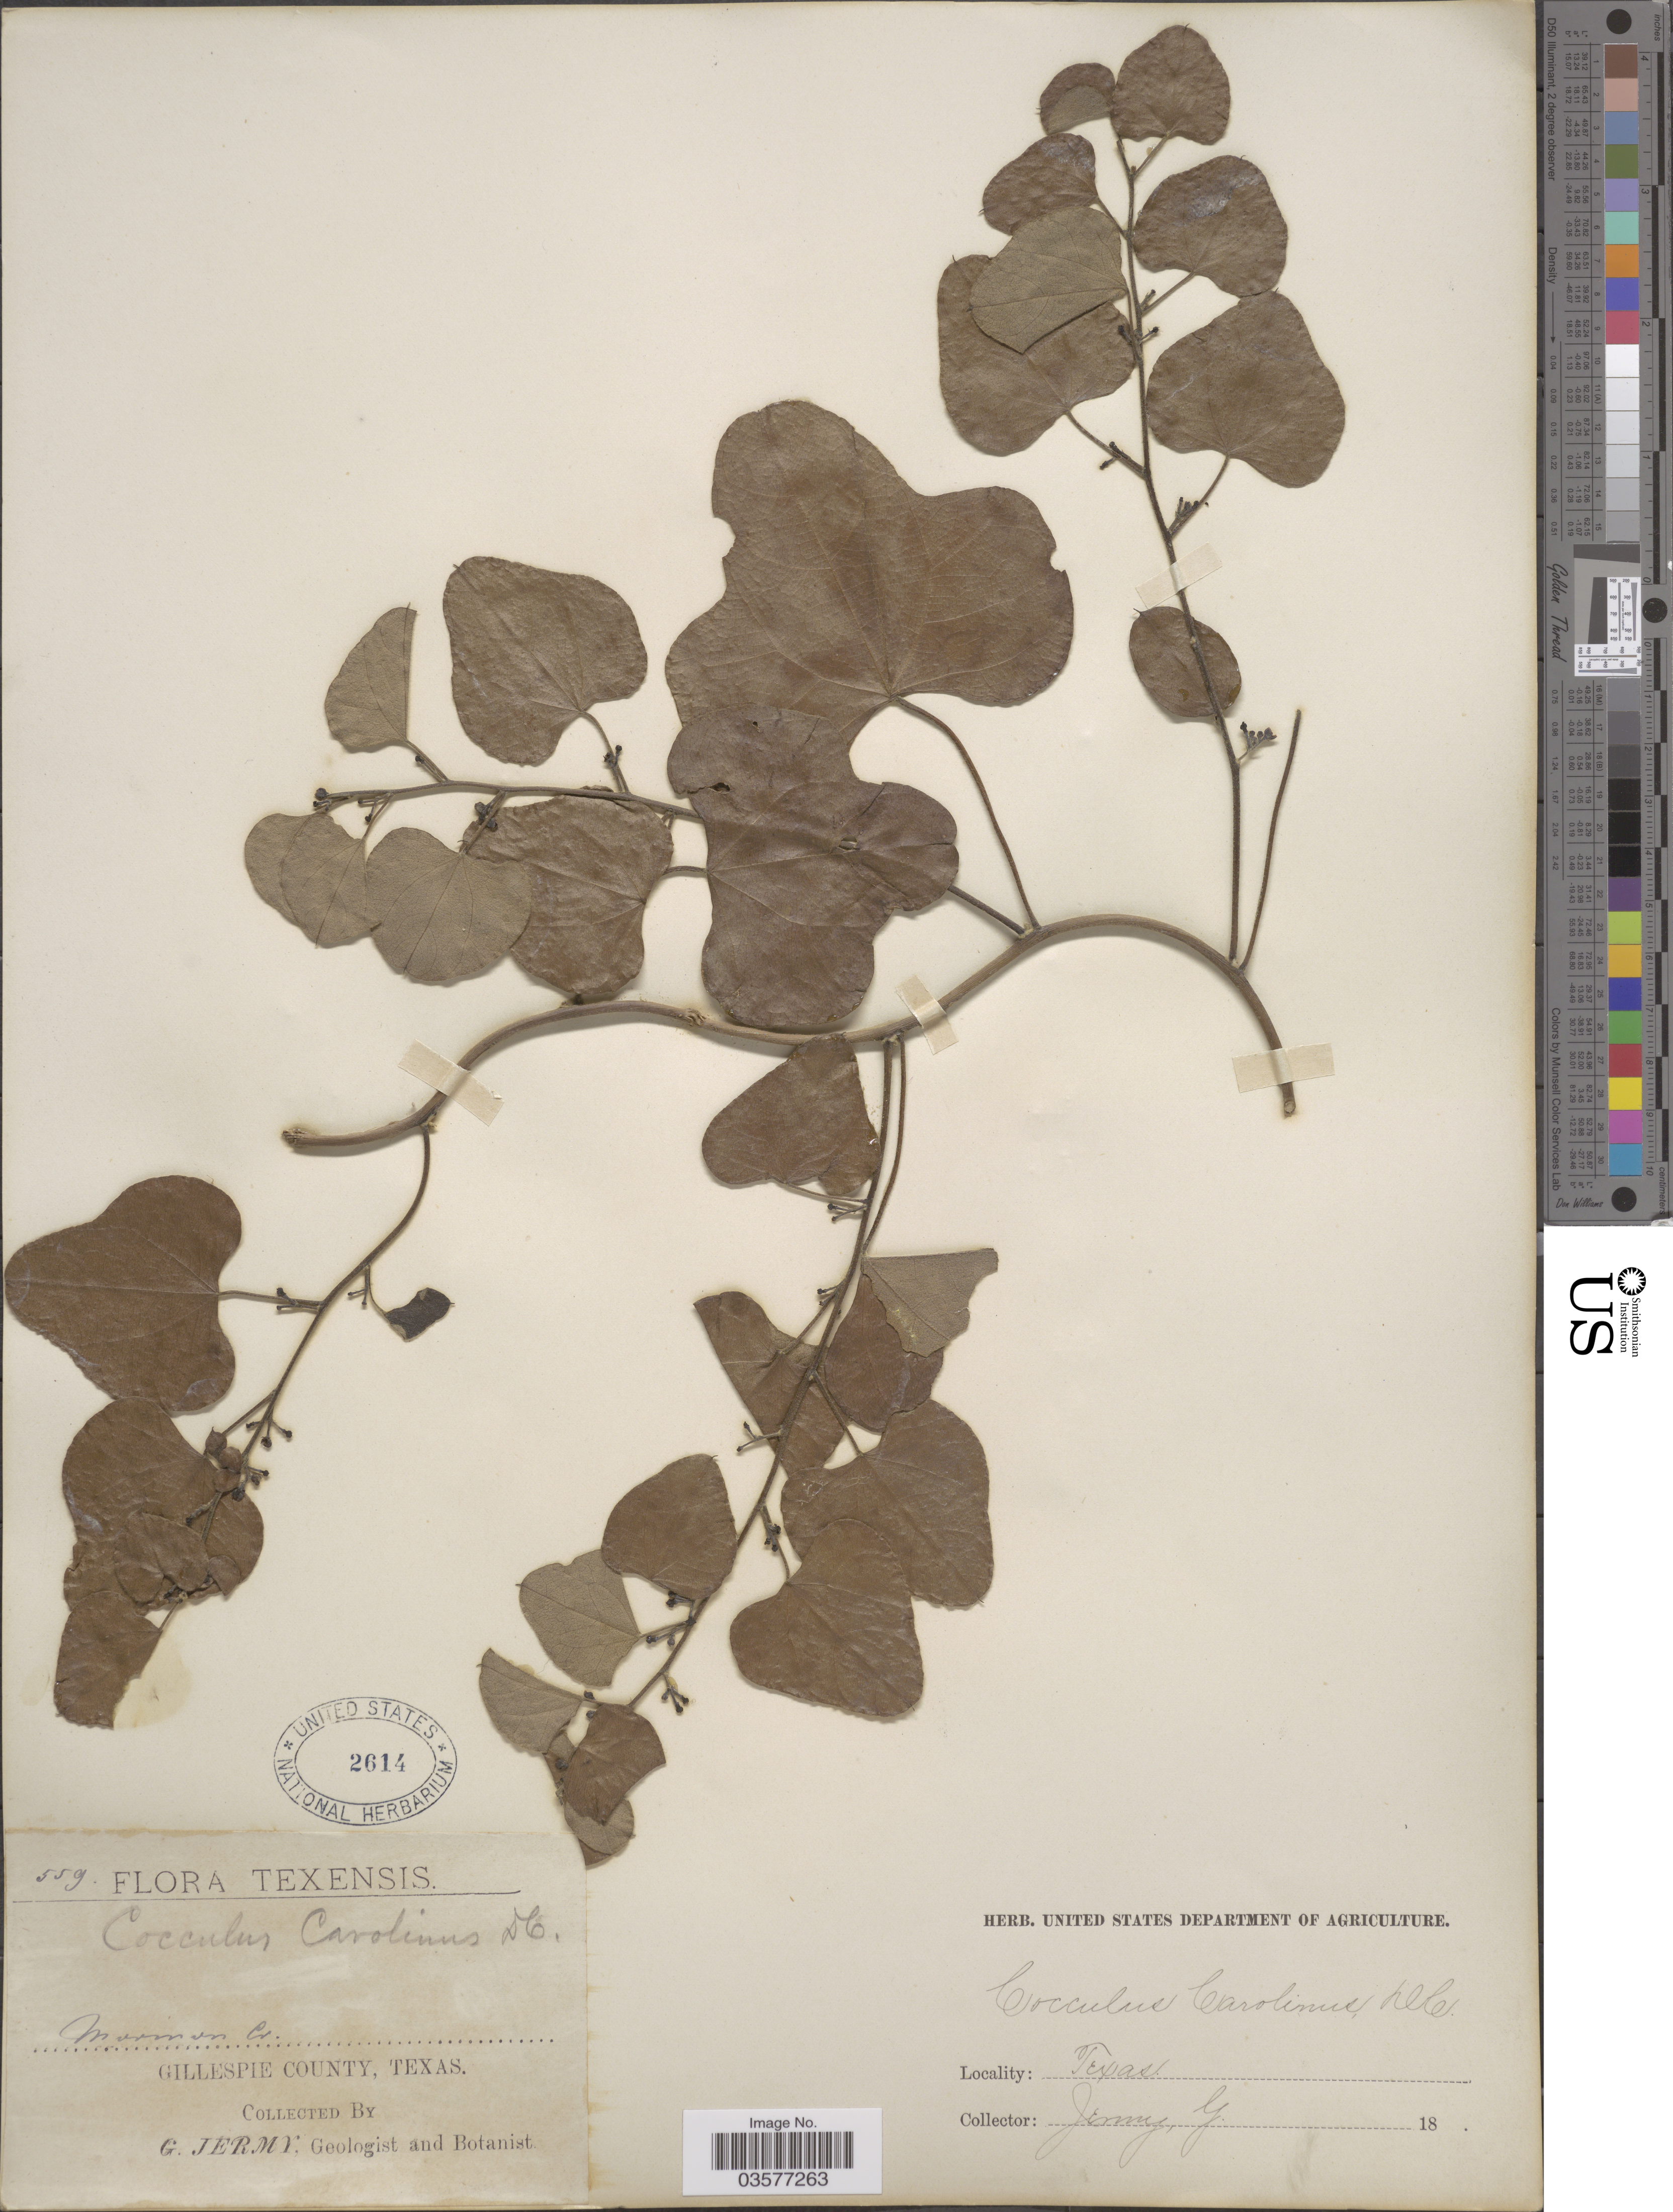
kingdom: Plantae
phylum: Tracheophyta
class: Magnoliopsida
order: Ranunculales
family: Menispermaceae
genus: Cocculus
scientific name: Cocculus carolinus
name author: (L.) DC.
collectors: G. Jermy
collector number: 559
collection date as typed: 18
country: United States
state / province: Texas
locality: Gillespie County.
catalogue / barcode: US 2614